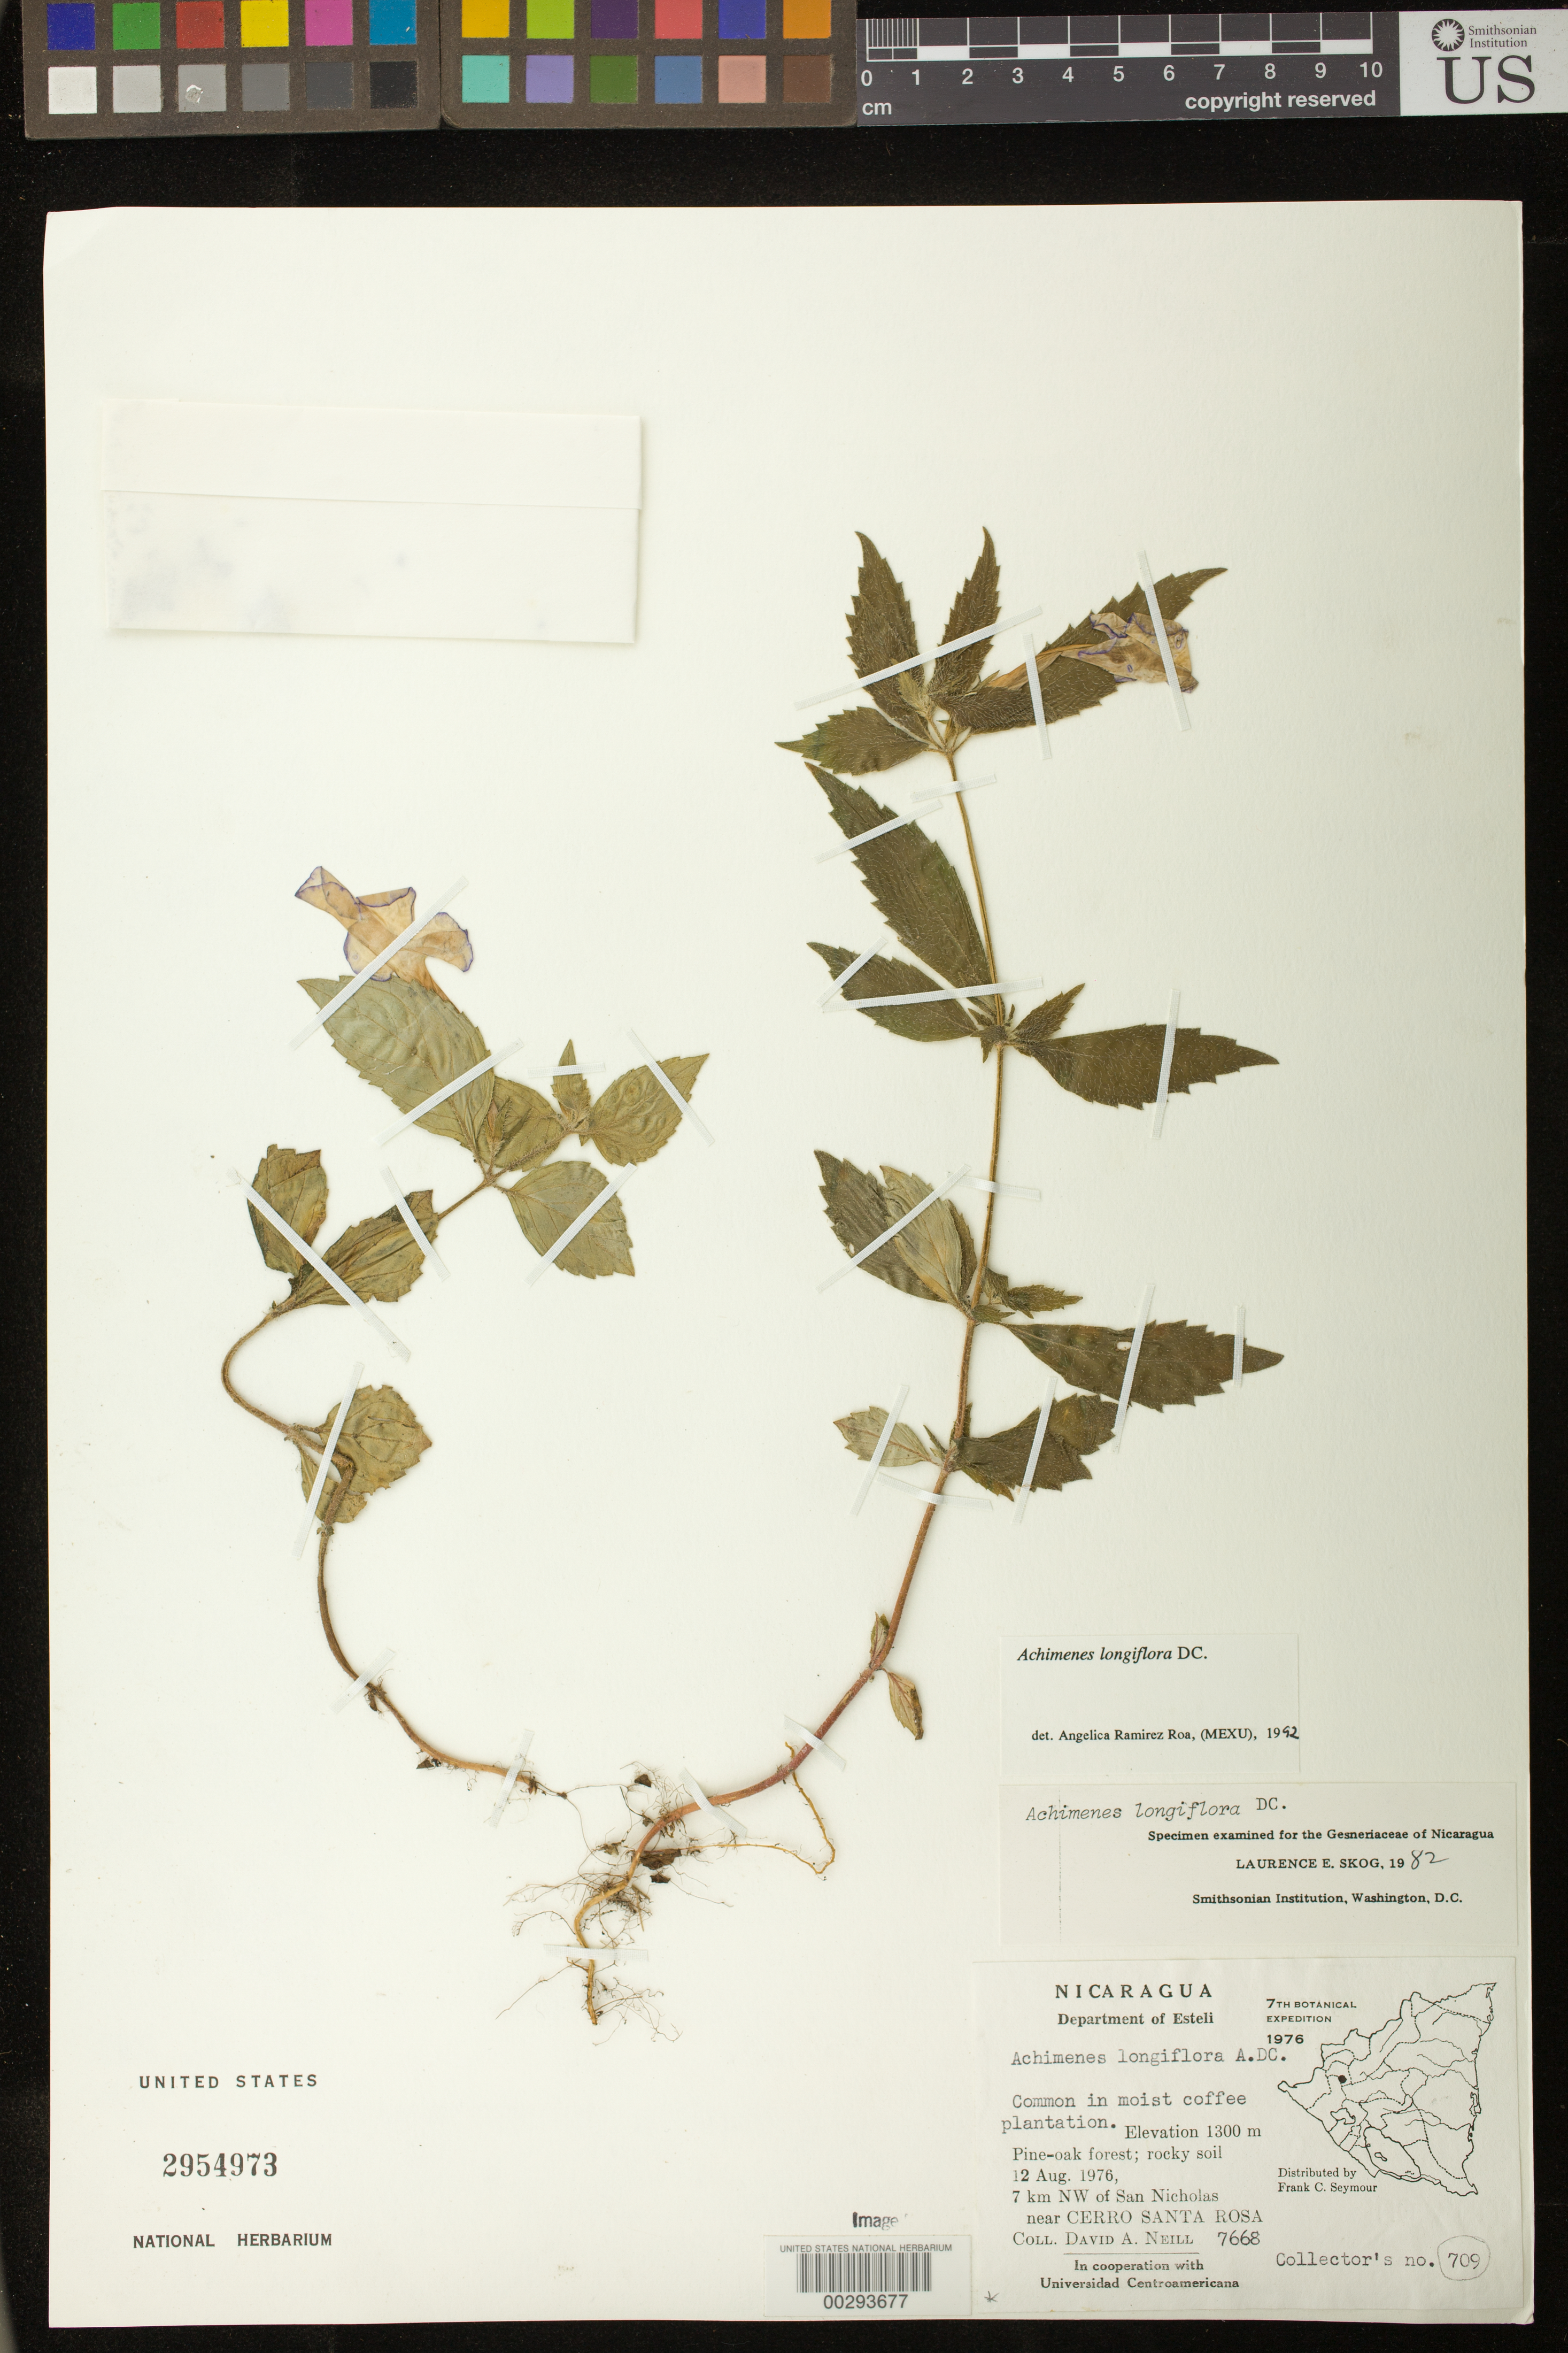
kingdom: Plantae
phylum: Tracheophyta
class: Magnoliopsida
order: Lamiales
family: Gesneriaceae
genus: Achimenes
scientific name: Achimenes longiflora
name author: DC.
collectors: D. A. Neill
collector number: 709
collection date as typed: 12 Aug 1976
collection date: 1976-08-12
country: Nicaragua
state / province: Esteli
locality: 7 km NW of San Nicholas near Cerro Santa Rosa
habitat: Common in moist coffee plantation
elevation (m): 1300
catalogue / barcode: US 2954973